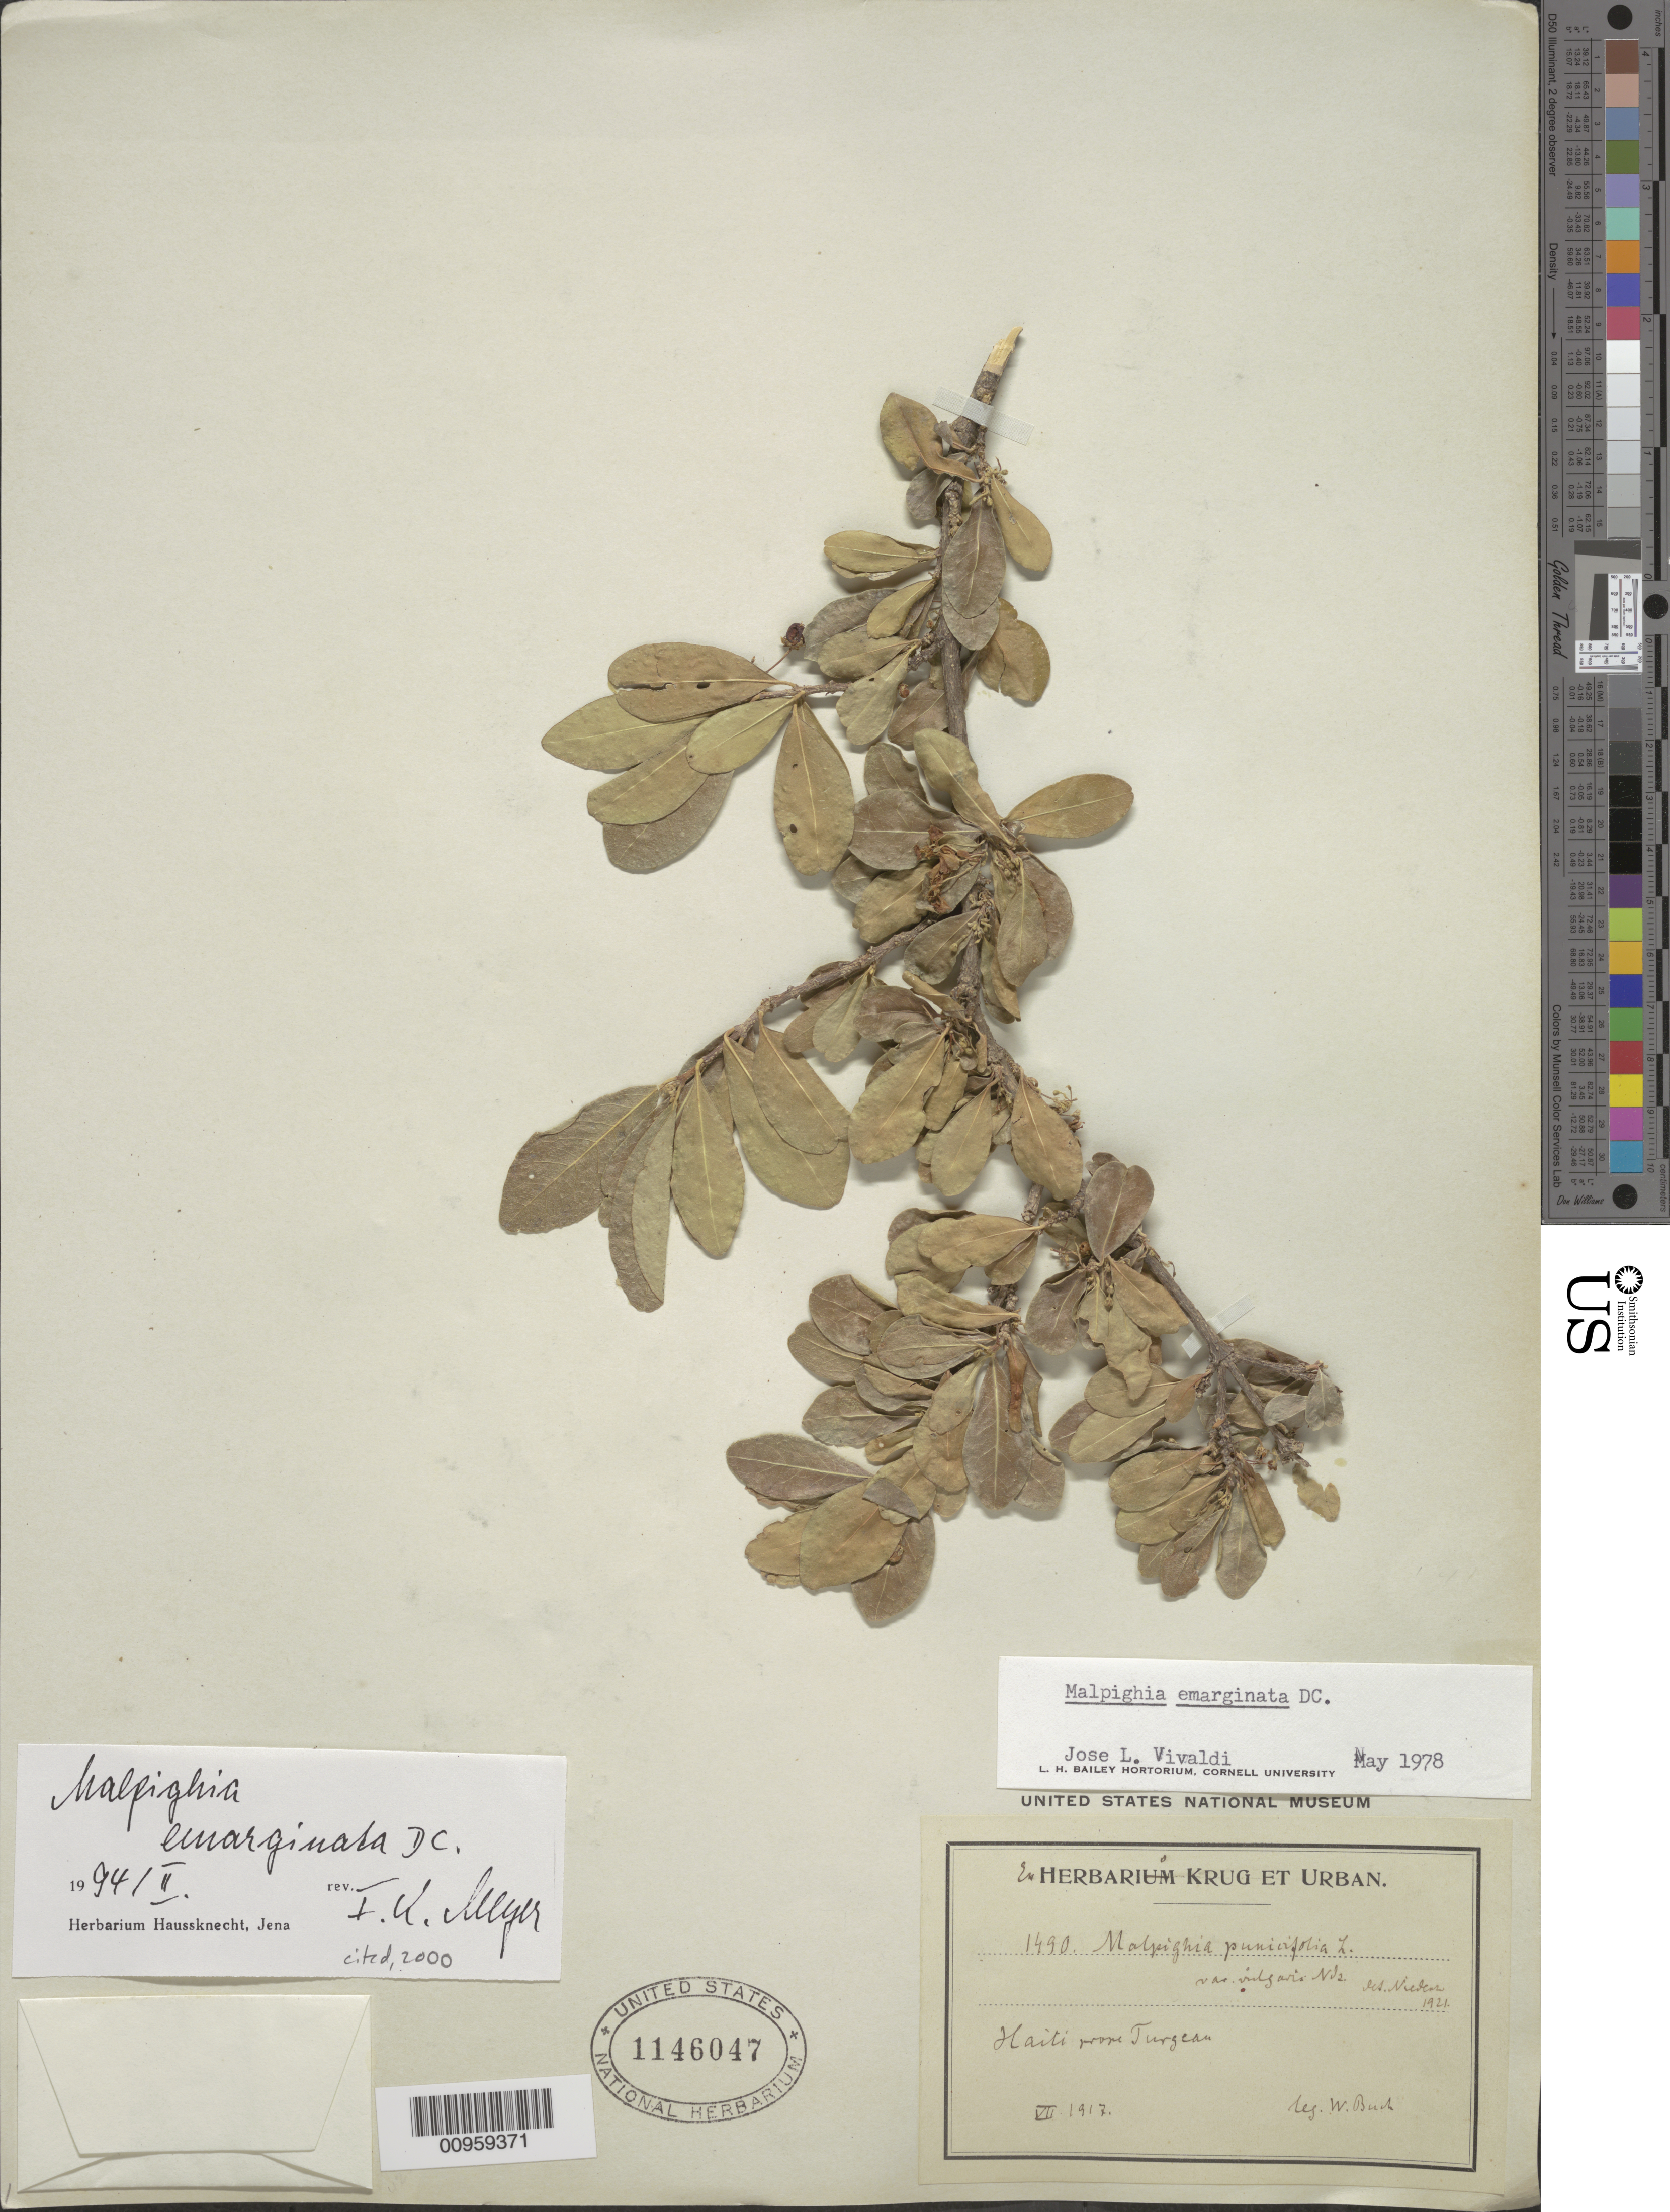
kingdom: Plantae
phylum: Tracheophyta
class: Magnoliopsida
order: Malpighiales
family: Malpighiaceae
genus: Malpighia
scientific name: Malpighia emarginata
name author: DC.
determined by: Meyer, F. K.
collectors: W. Bush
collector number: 1490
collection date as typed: jul 1917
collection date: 1917-07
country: Haiti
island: Hispaniola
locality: Prope Turgeau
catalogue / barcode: US 1146047